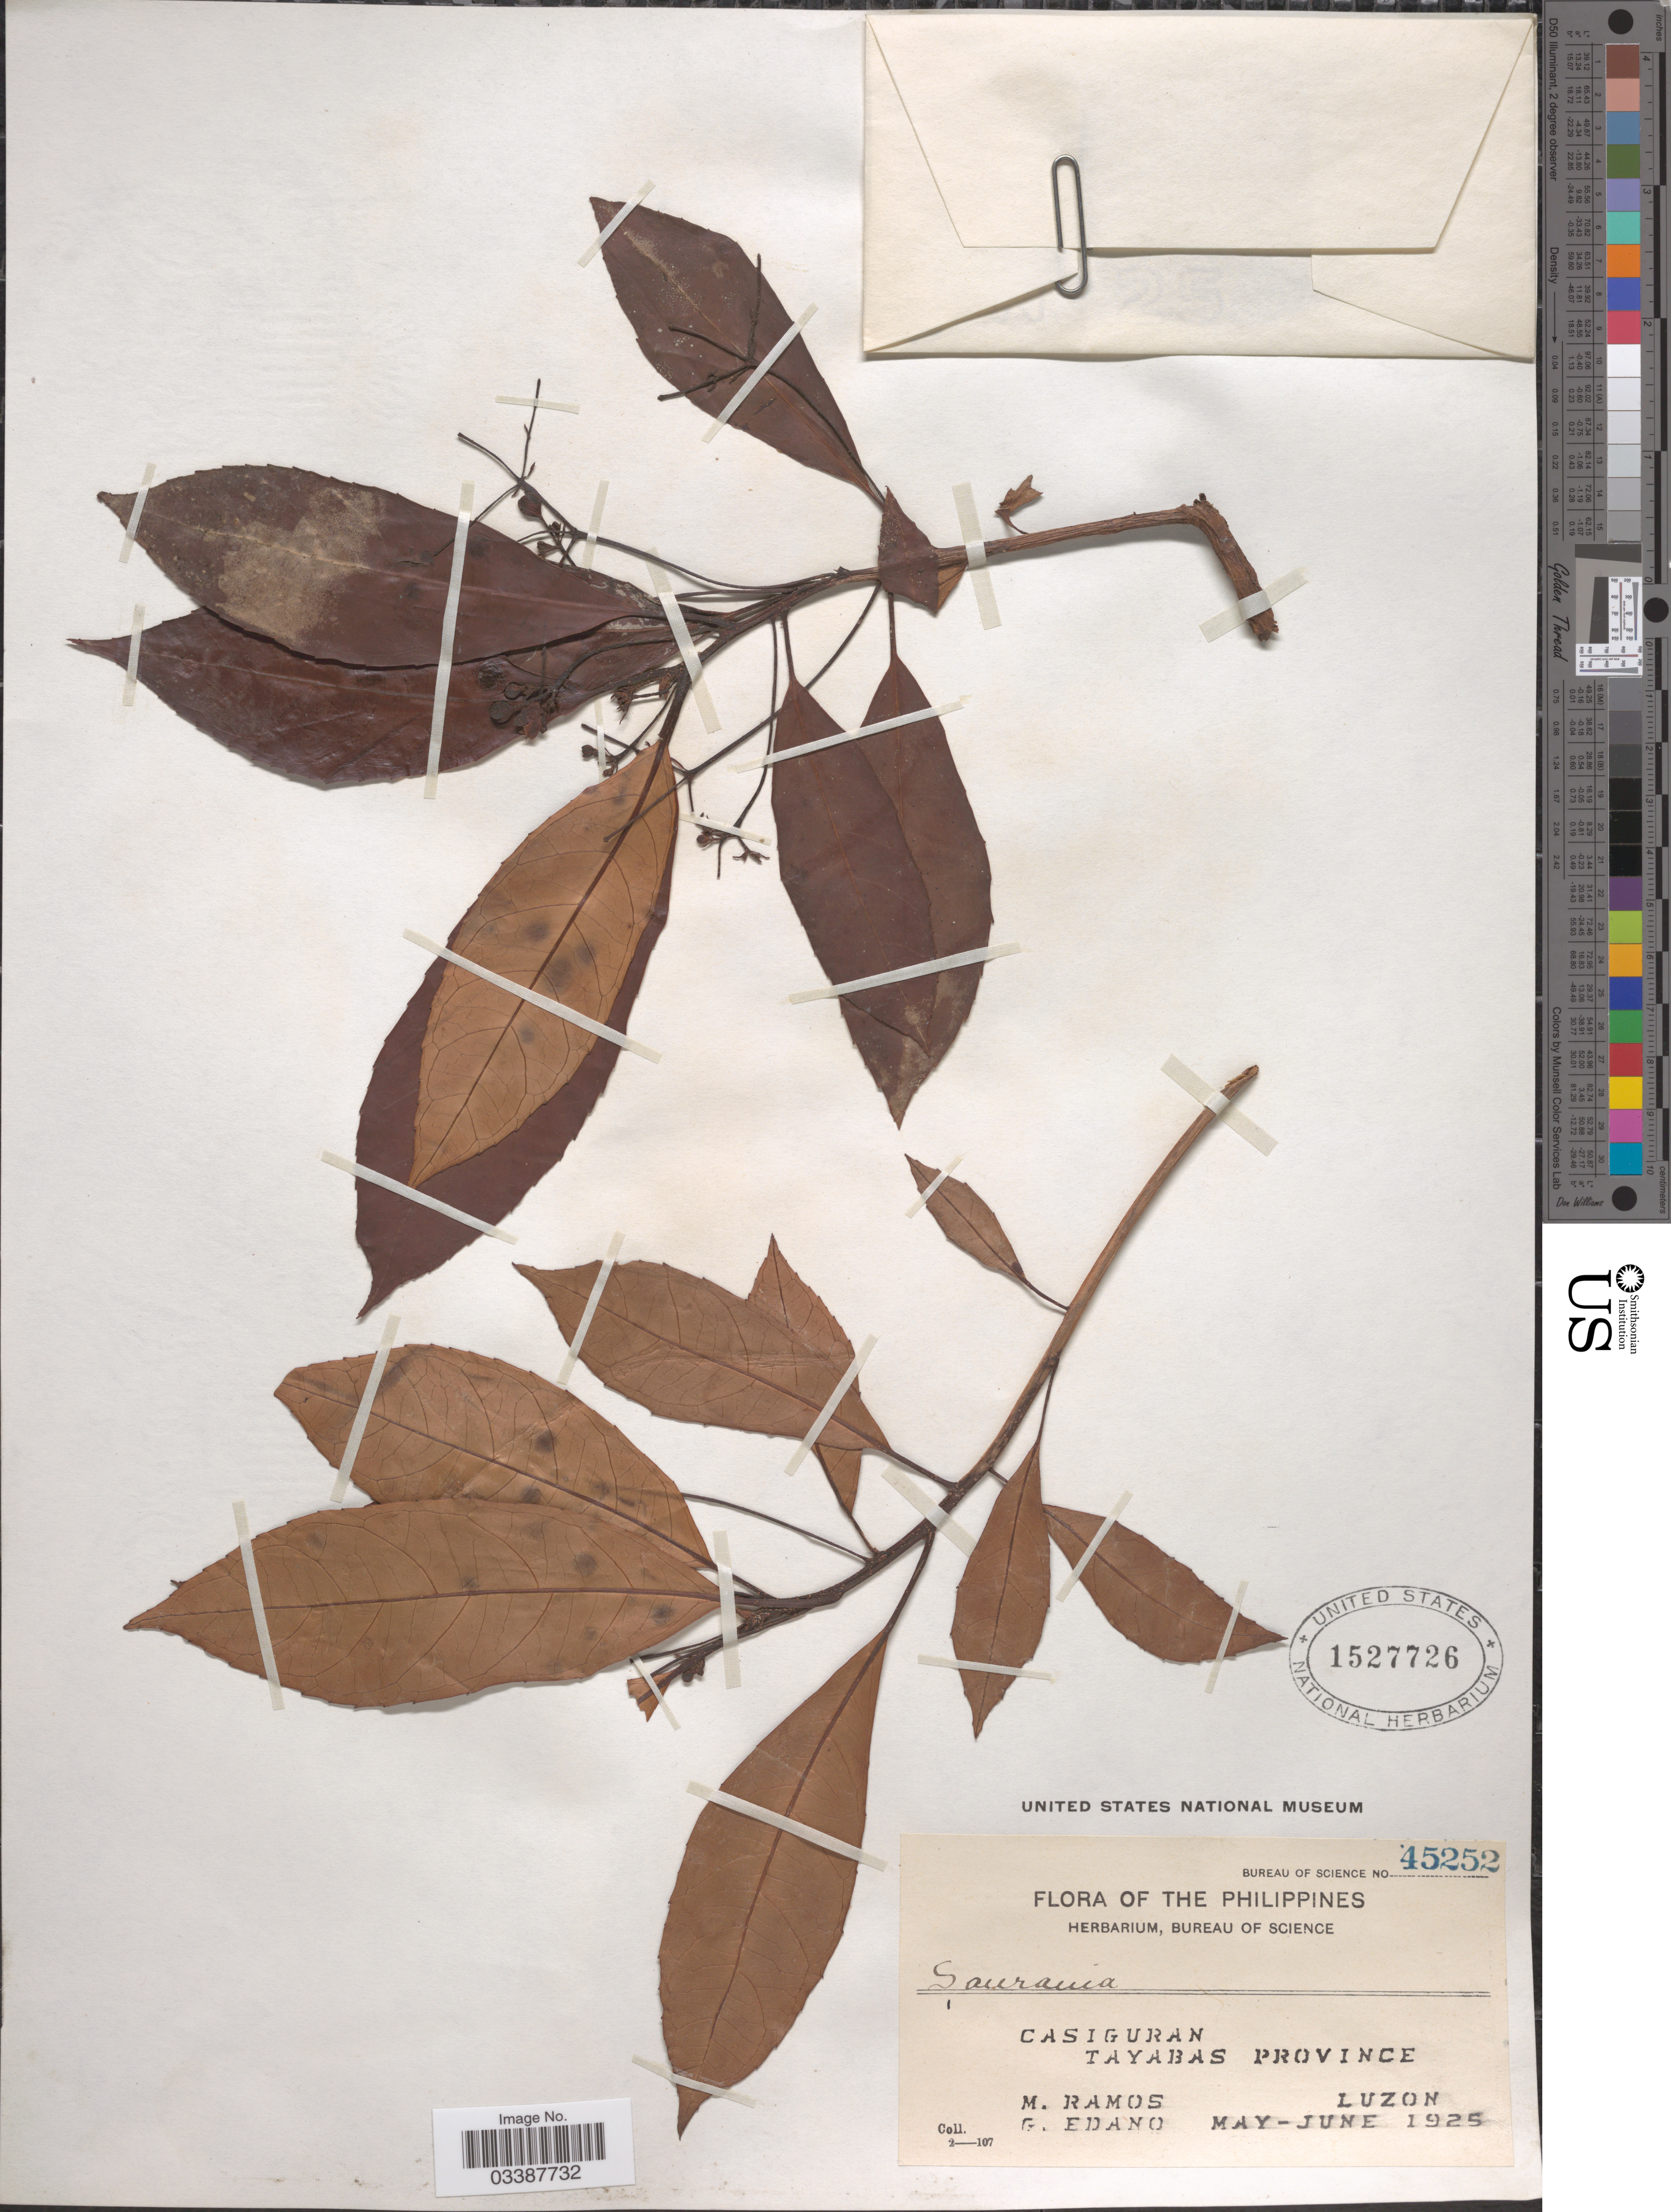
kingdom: Plantae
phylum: Tracheophyta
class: Magnoliopsida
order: Ericales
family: Actinidiaceae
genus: Saurauia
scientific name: Saurauia sp.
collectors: M. Ramos & G. Edaño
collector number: Bureau of Science 45252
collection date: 1925-05/1925-06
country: Philippines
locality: Casiguran. Tayabas Province. Luzon.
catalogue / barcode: US 1527726